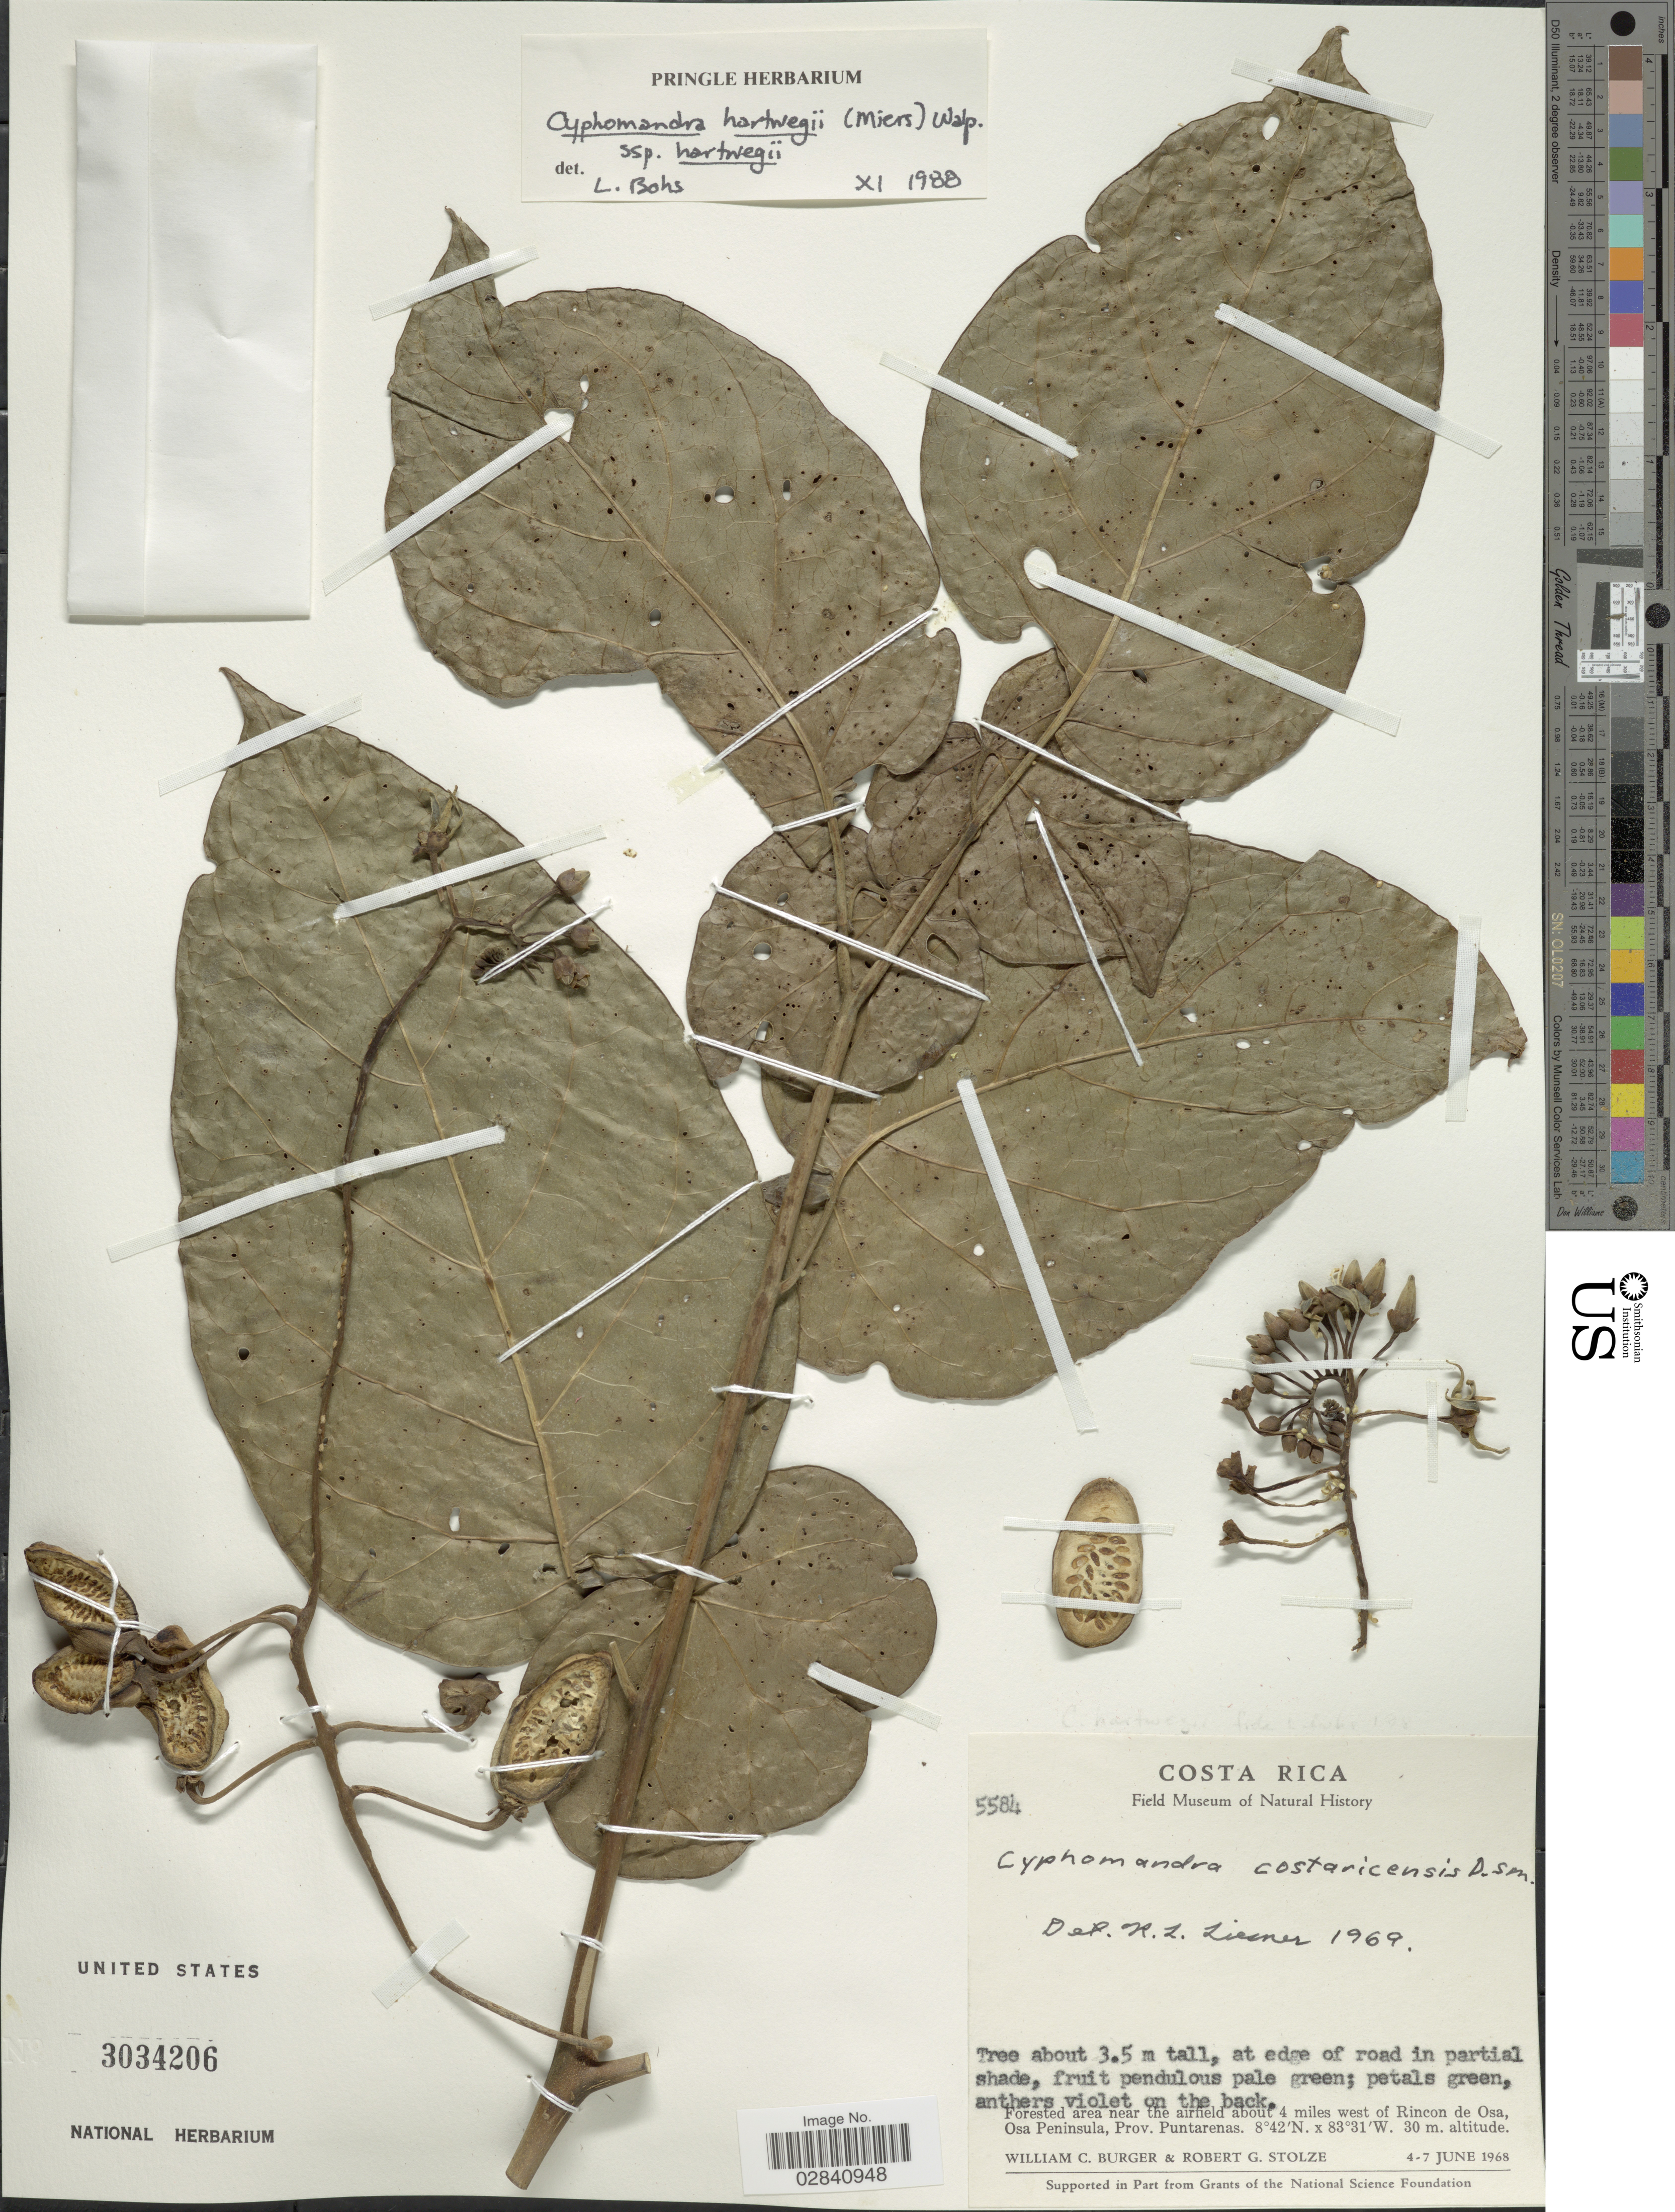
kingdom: Plantae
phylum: Tracheophyta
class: Magnoliopsida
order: Solanales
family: Solanaceae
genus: Cyphomandra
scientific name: Cyphomandra hartwegii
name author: (Miers) Sendtn. ex Walp.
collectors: W. Burger & R. G. Stolze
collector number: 5584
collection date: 1968-06-04/1968-06-07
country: Costa Rica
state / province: Puntarenas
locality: Forested area near the airfield about 4 miles west of Rincon de Osa, Osa Peninsula.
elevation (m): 30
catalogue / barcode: US 3034206